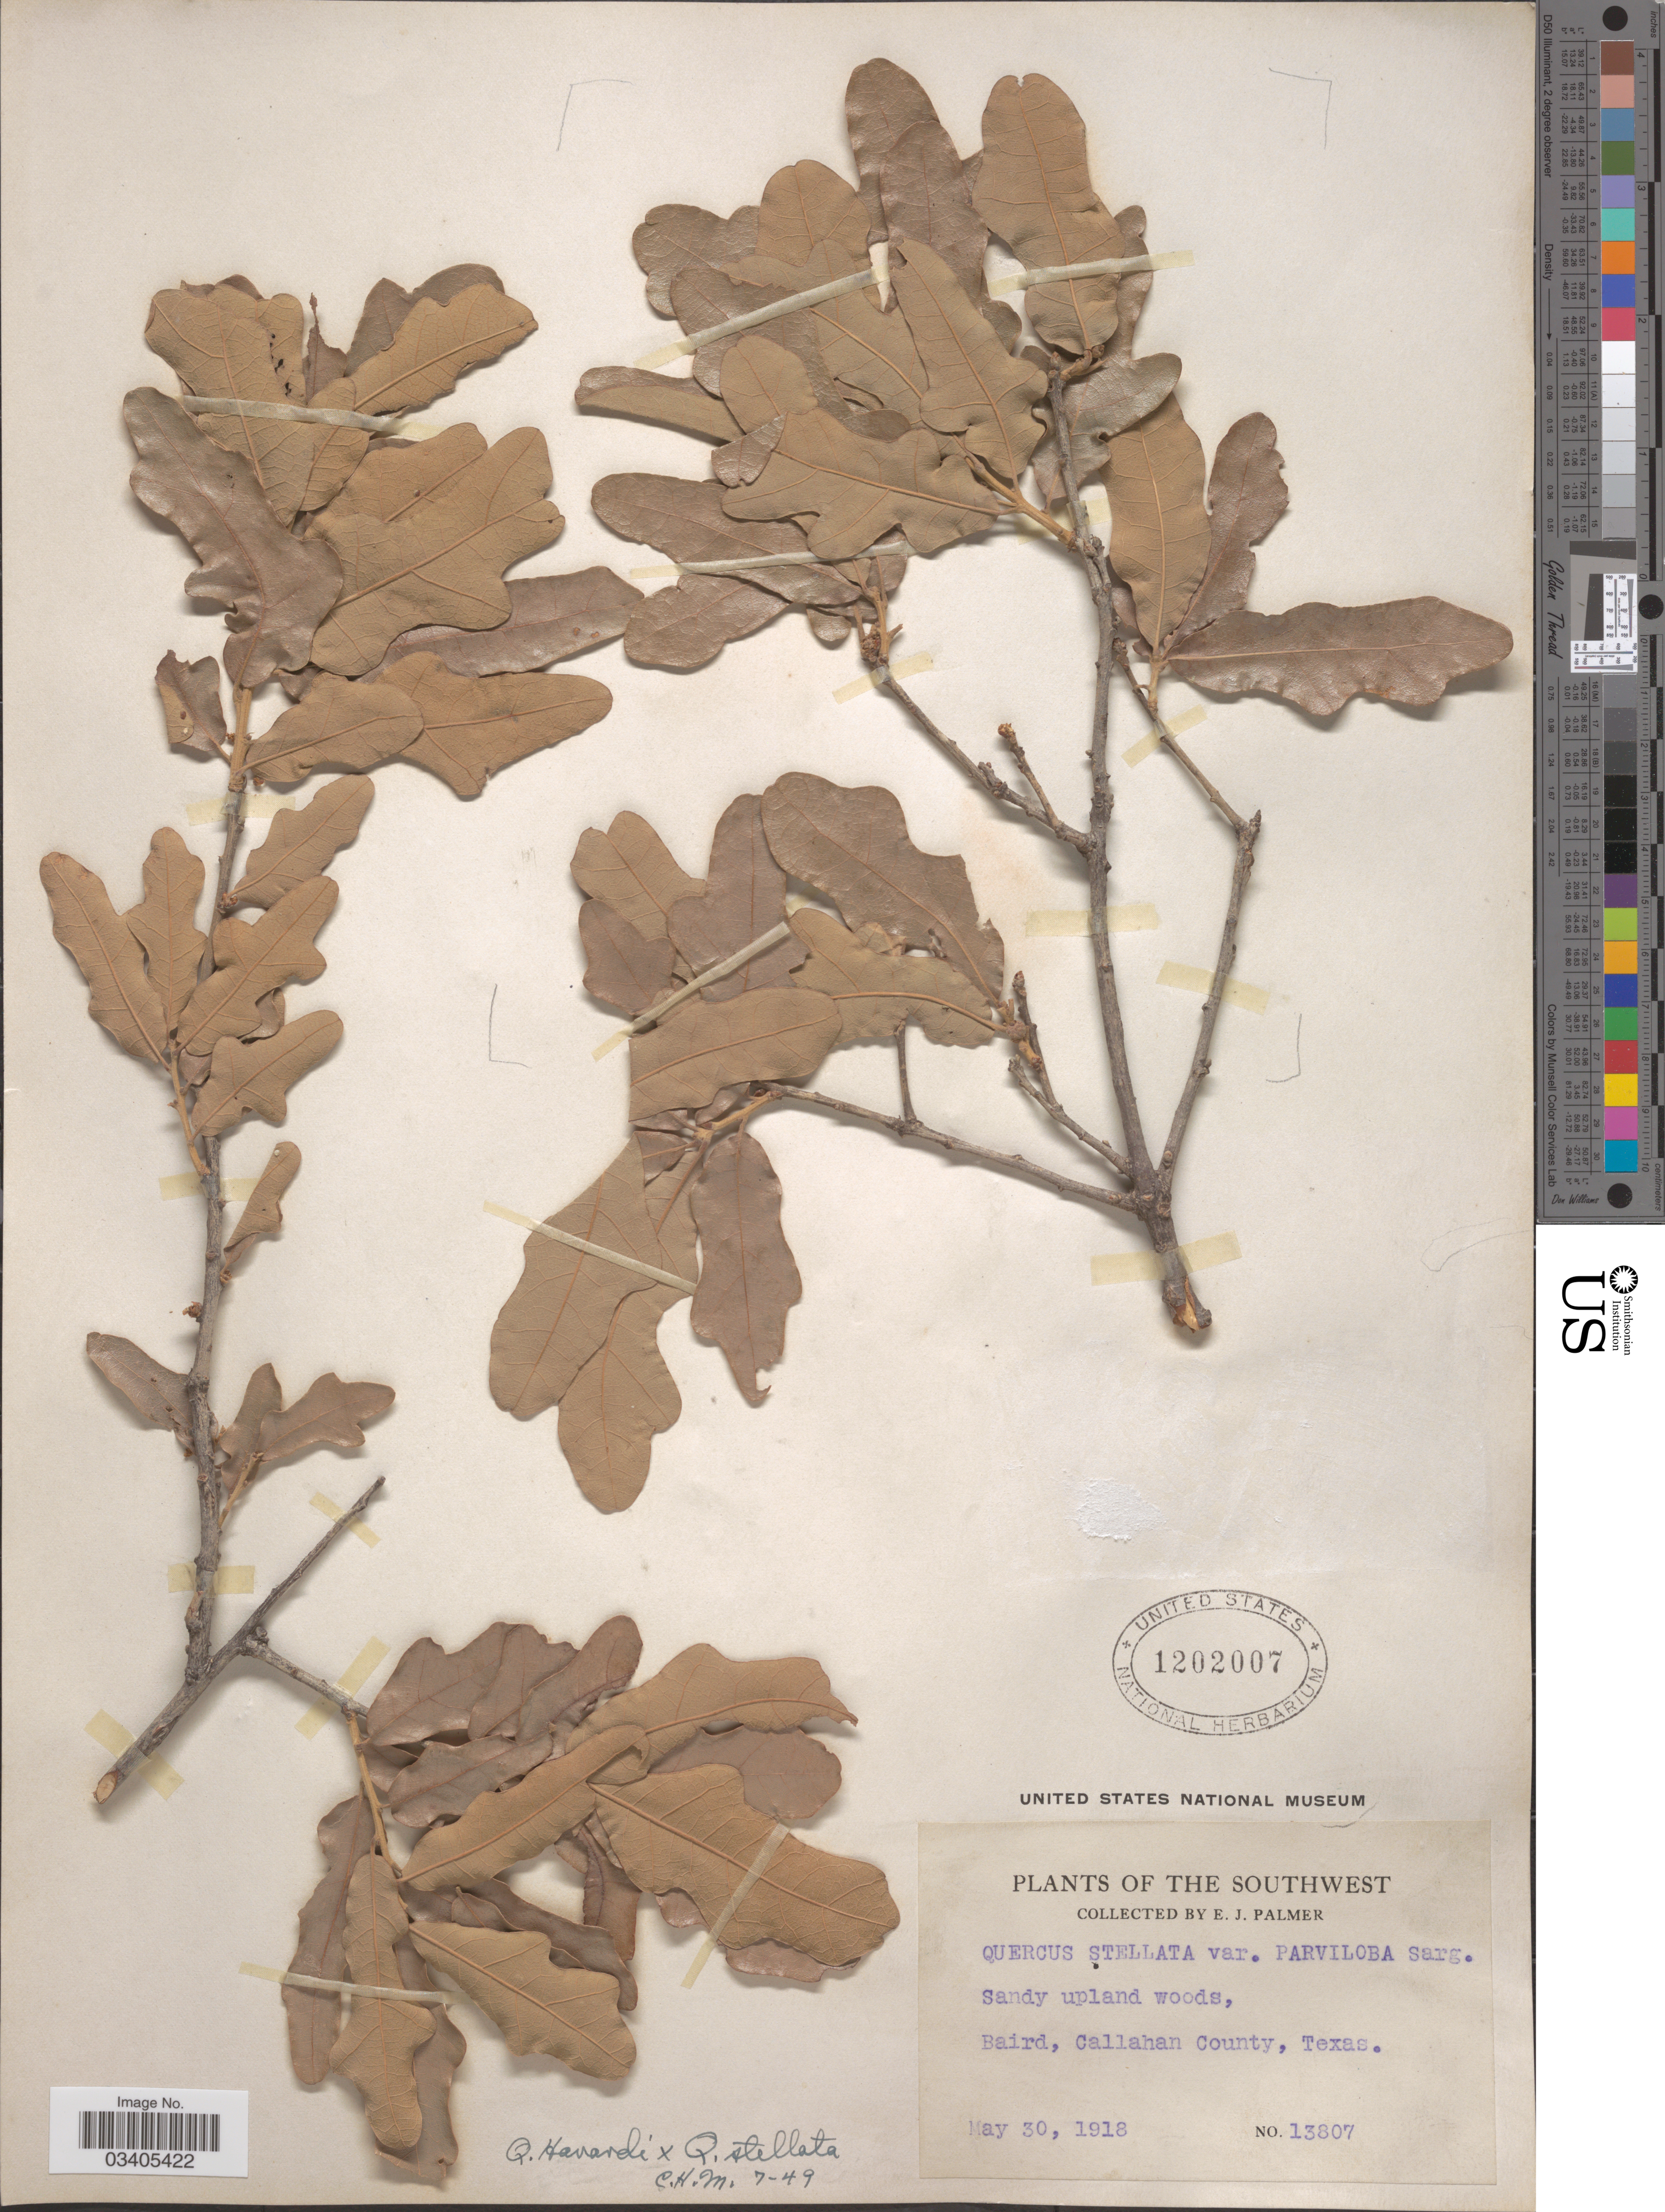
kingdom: Plantae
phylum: Tracheophyta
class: Magnoliopsida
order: Fagales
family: Fagaceae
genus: Quercus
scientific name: Quercus havardii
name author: Rydb.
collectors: E. J. Palmer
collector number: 13807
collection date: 1918-05-30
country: United States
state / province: Texas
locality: Southwest. Baird, Callahan County.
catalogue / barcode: US 1202007